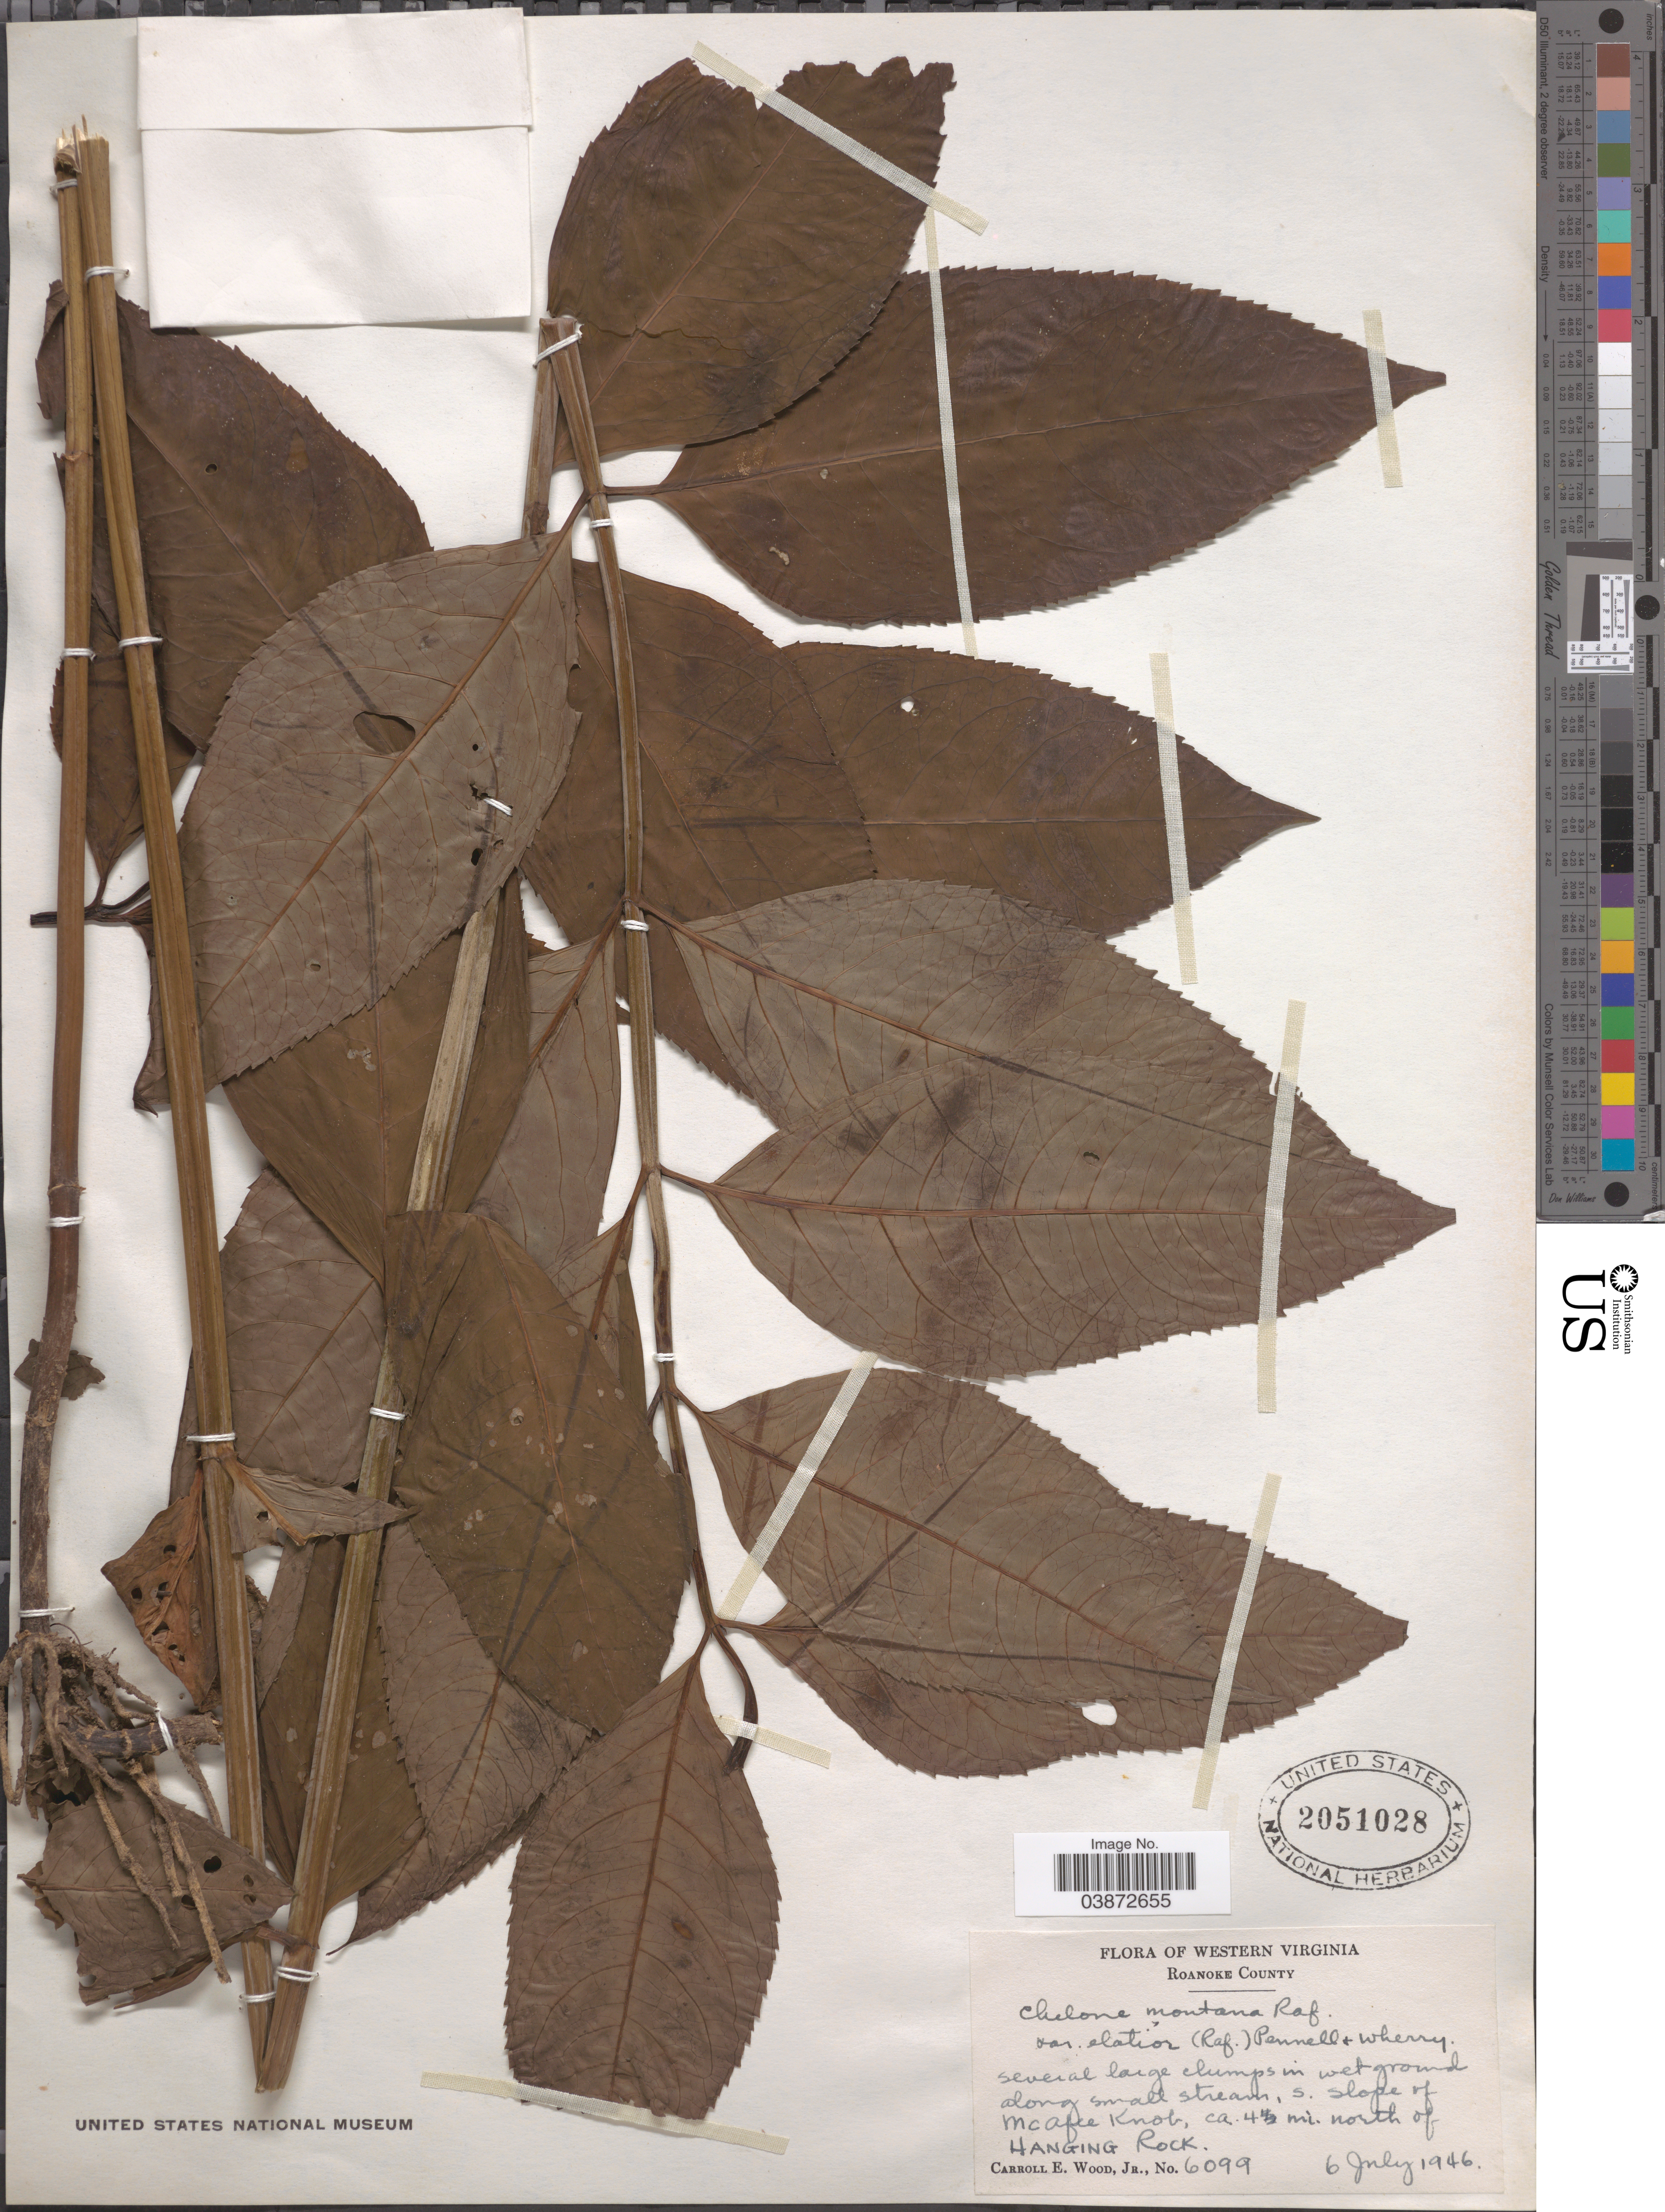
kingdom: Plantae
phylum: Tracheophyta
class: Magnoliopsida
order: Lamiales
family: Plantaginaceae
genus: Chelone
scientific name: Chelone montana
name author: (Raf.) Pennell & Wherry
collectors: C. Wood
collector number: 6099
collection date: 1946-07-06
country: United States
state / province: Virginia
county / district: Roanoke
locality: Western Virginia. Along small stream, S. slope of McAfee Knob, ca. 4 mi. north of Hanging Rock.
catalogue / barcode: US 2051028